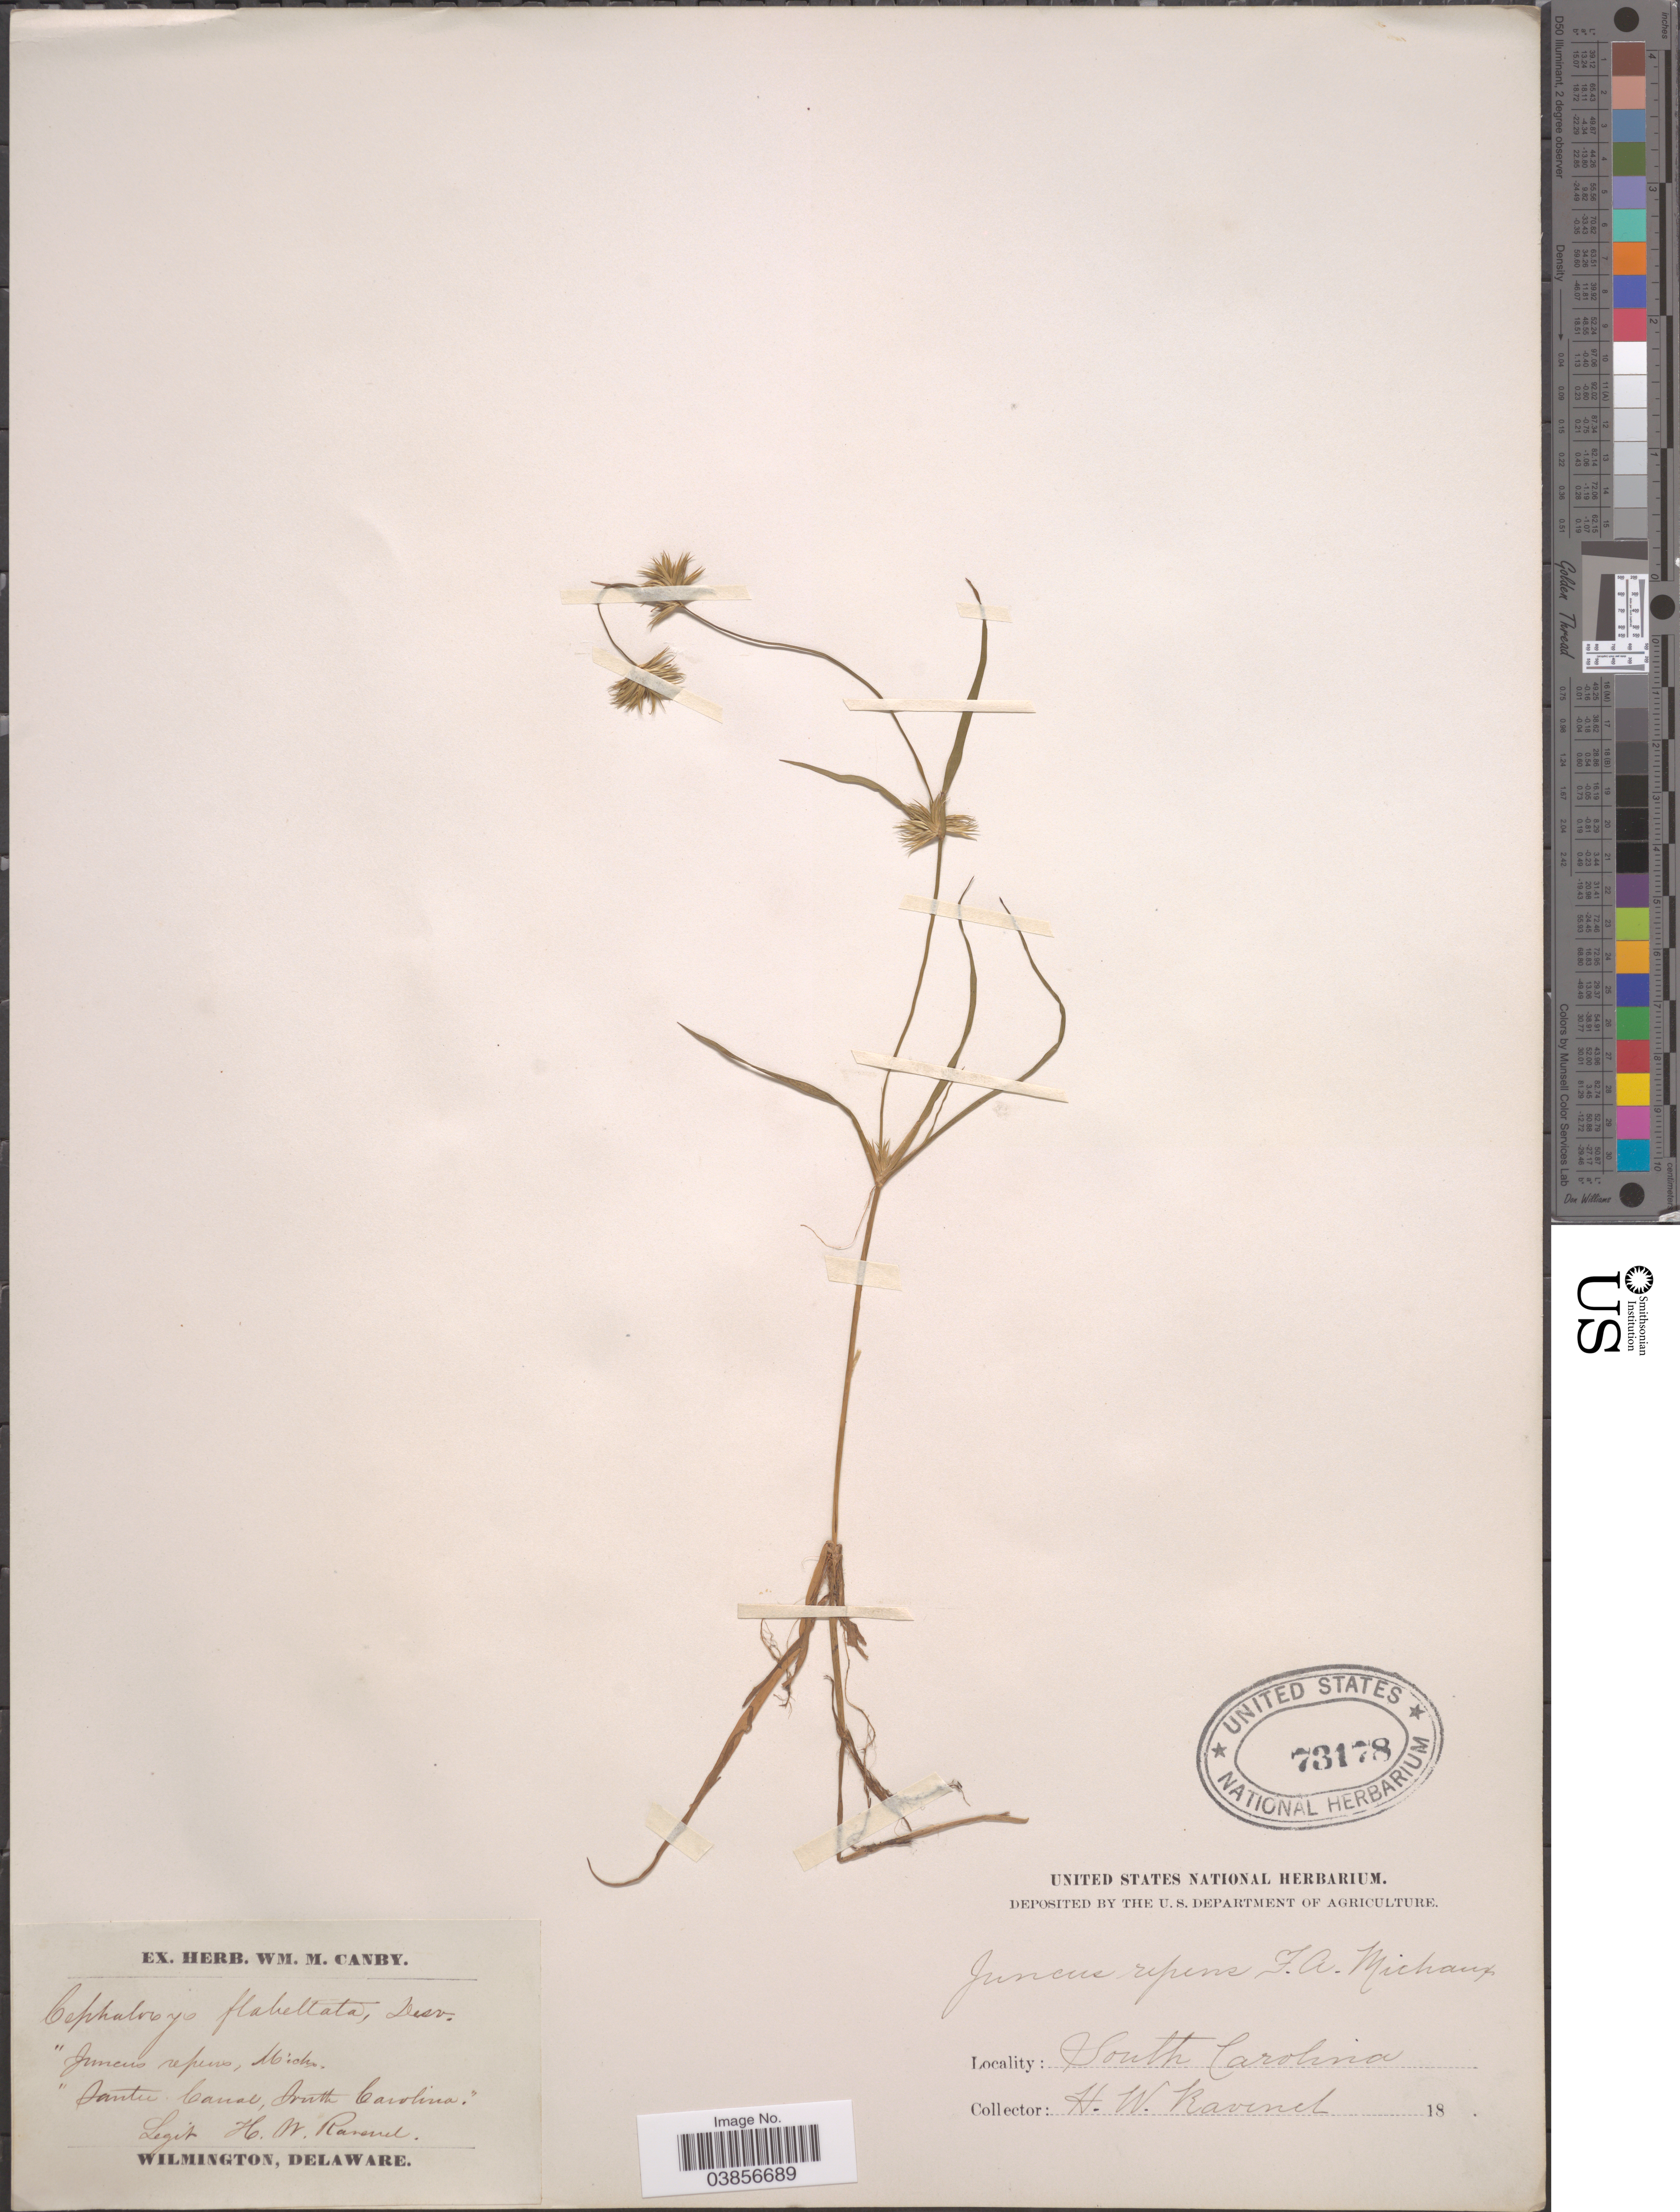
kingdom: Plantae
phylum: Tracheophyta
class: Liliopsida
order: Poales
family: Juncaceae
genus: Juncus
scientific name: Juncus repens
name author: Michx.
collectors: H. Ravenel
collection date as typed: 18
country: United States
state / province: South Carolina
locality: Santee Canal.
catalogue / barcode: US 73178